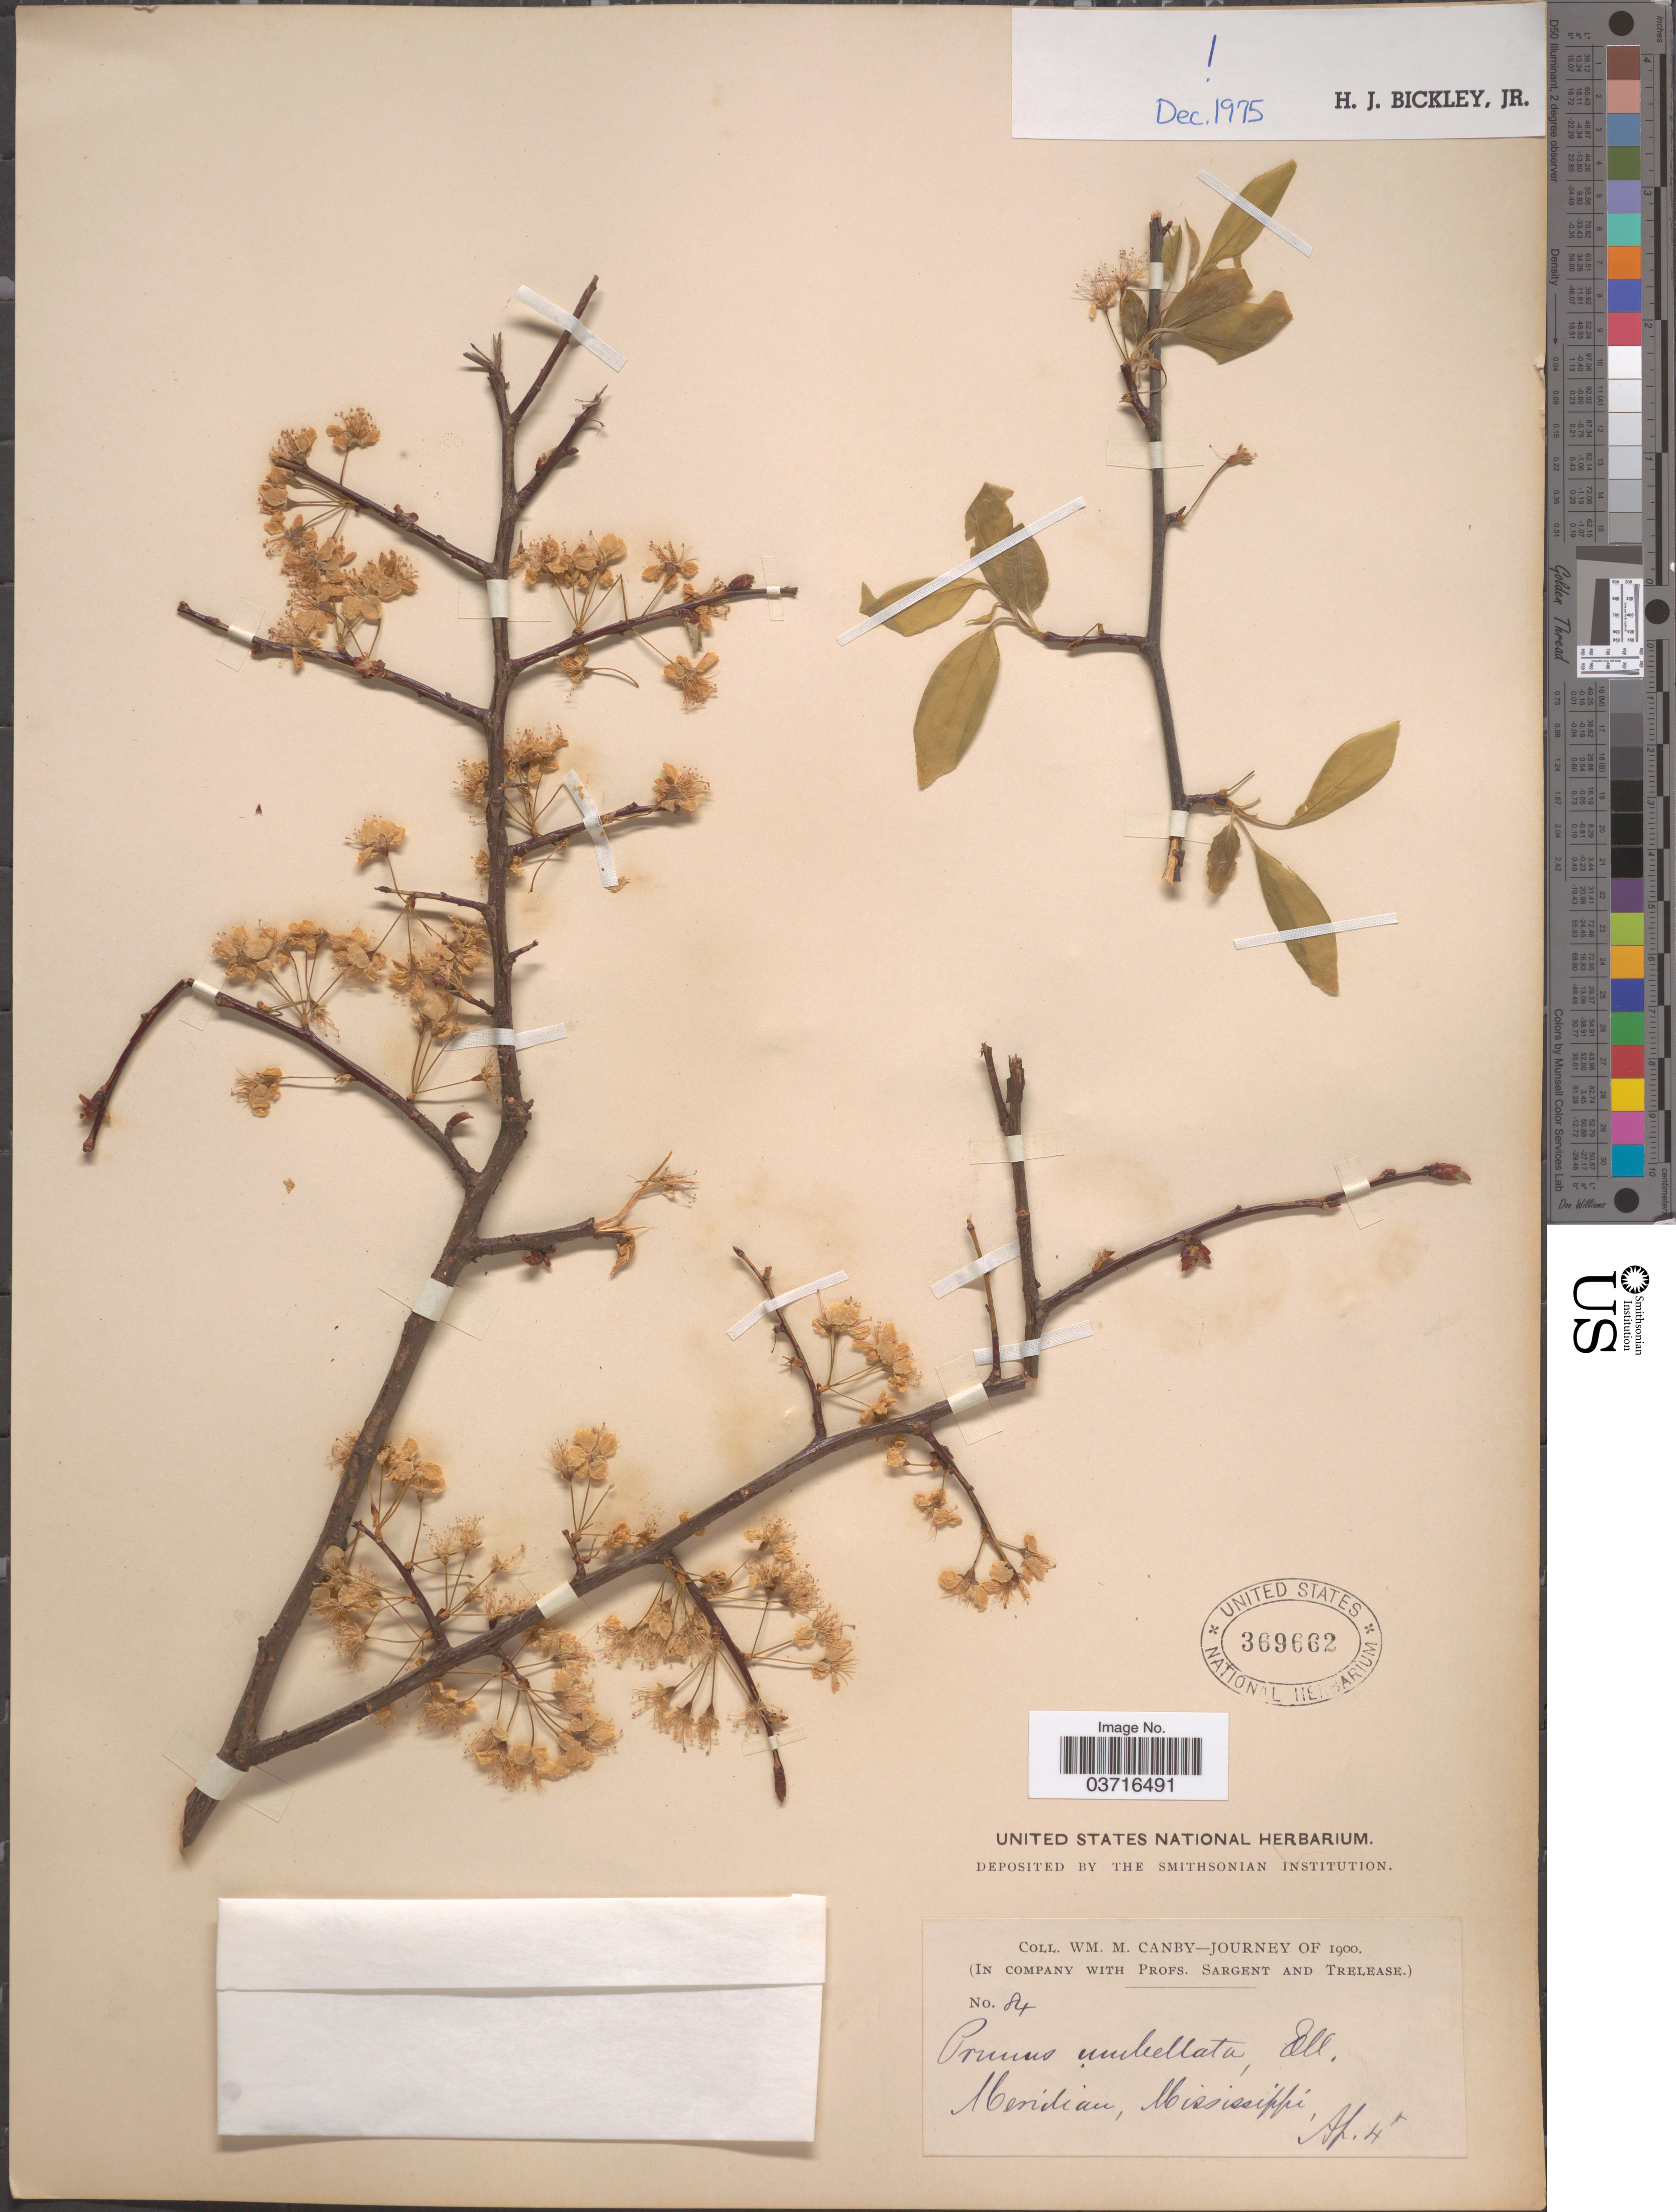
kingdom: Plantae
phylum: Tracheophyta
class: Magnoliopsida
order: Rosales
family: Rosaceae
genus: Prunus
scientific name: Prunus umbellata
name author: Elliott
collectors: W. M. Canby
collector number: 84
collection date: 1900-04-04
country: United States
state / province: Mississippi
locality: Meridian.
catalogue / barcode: US 369662